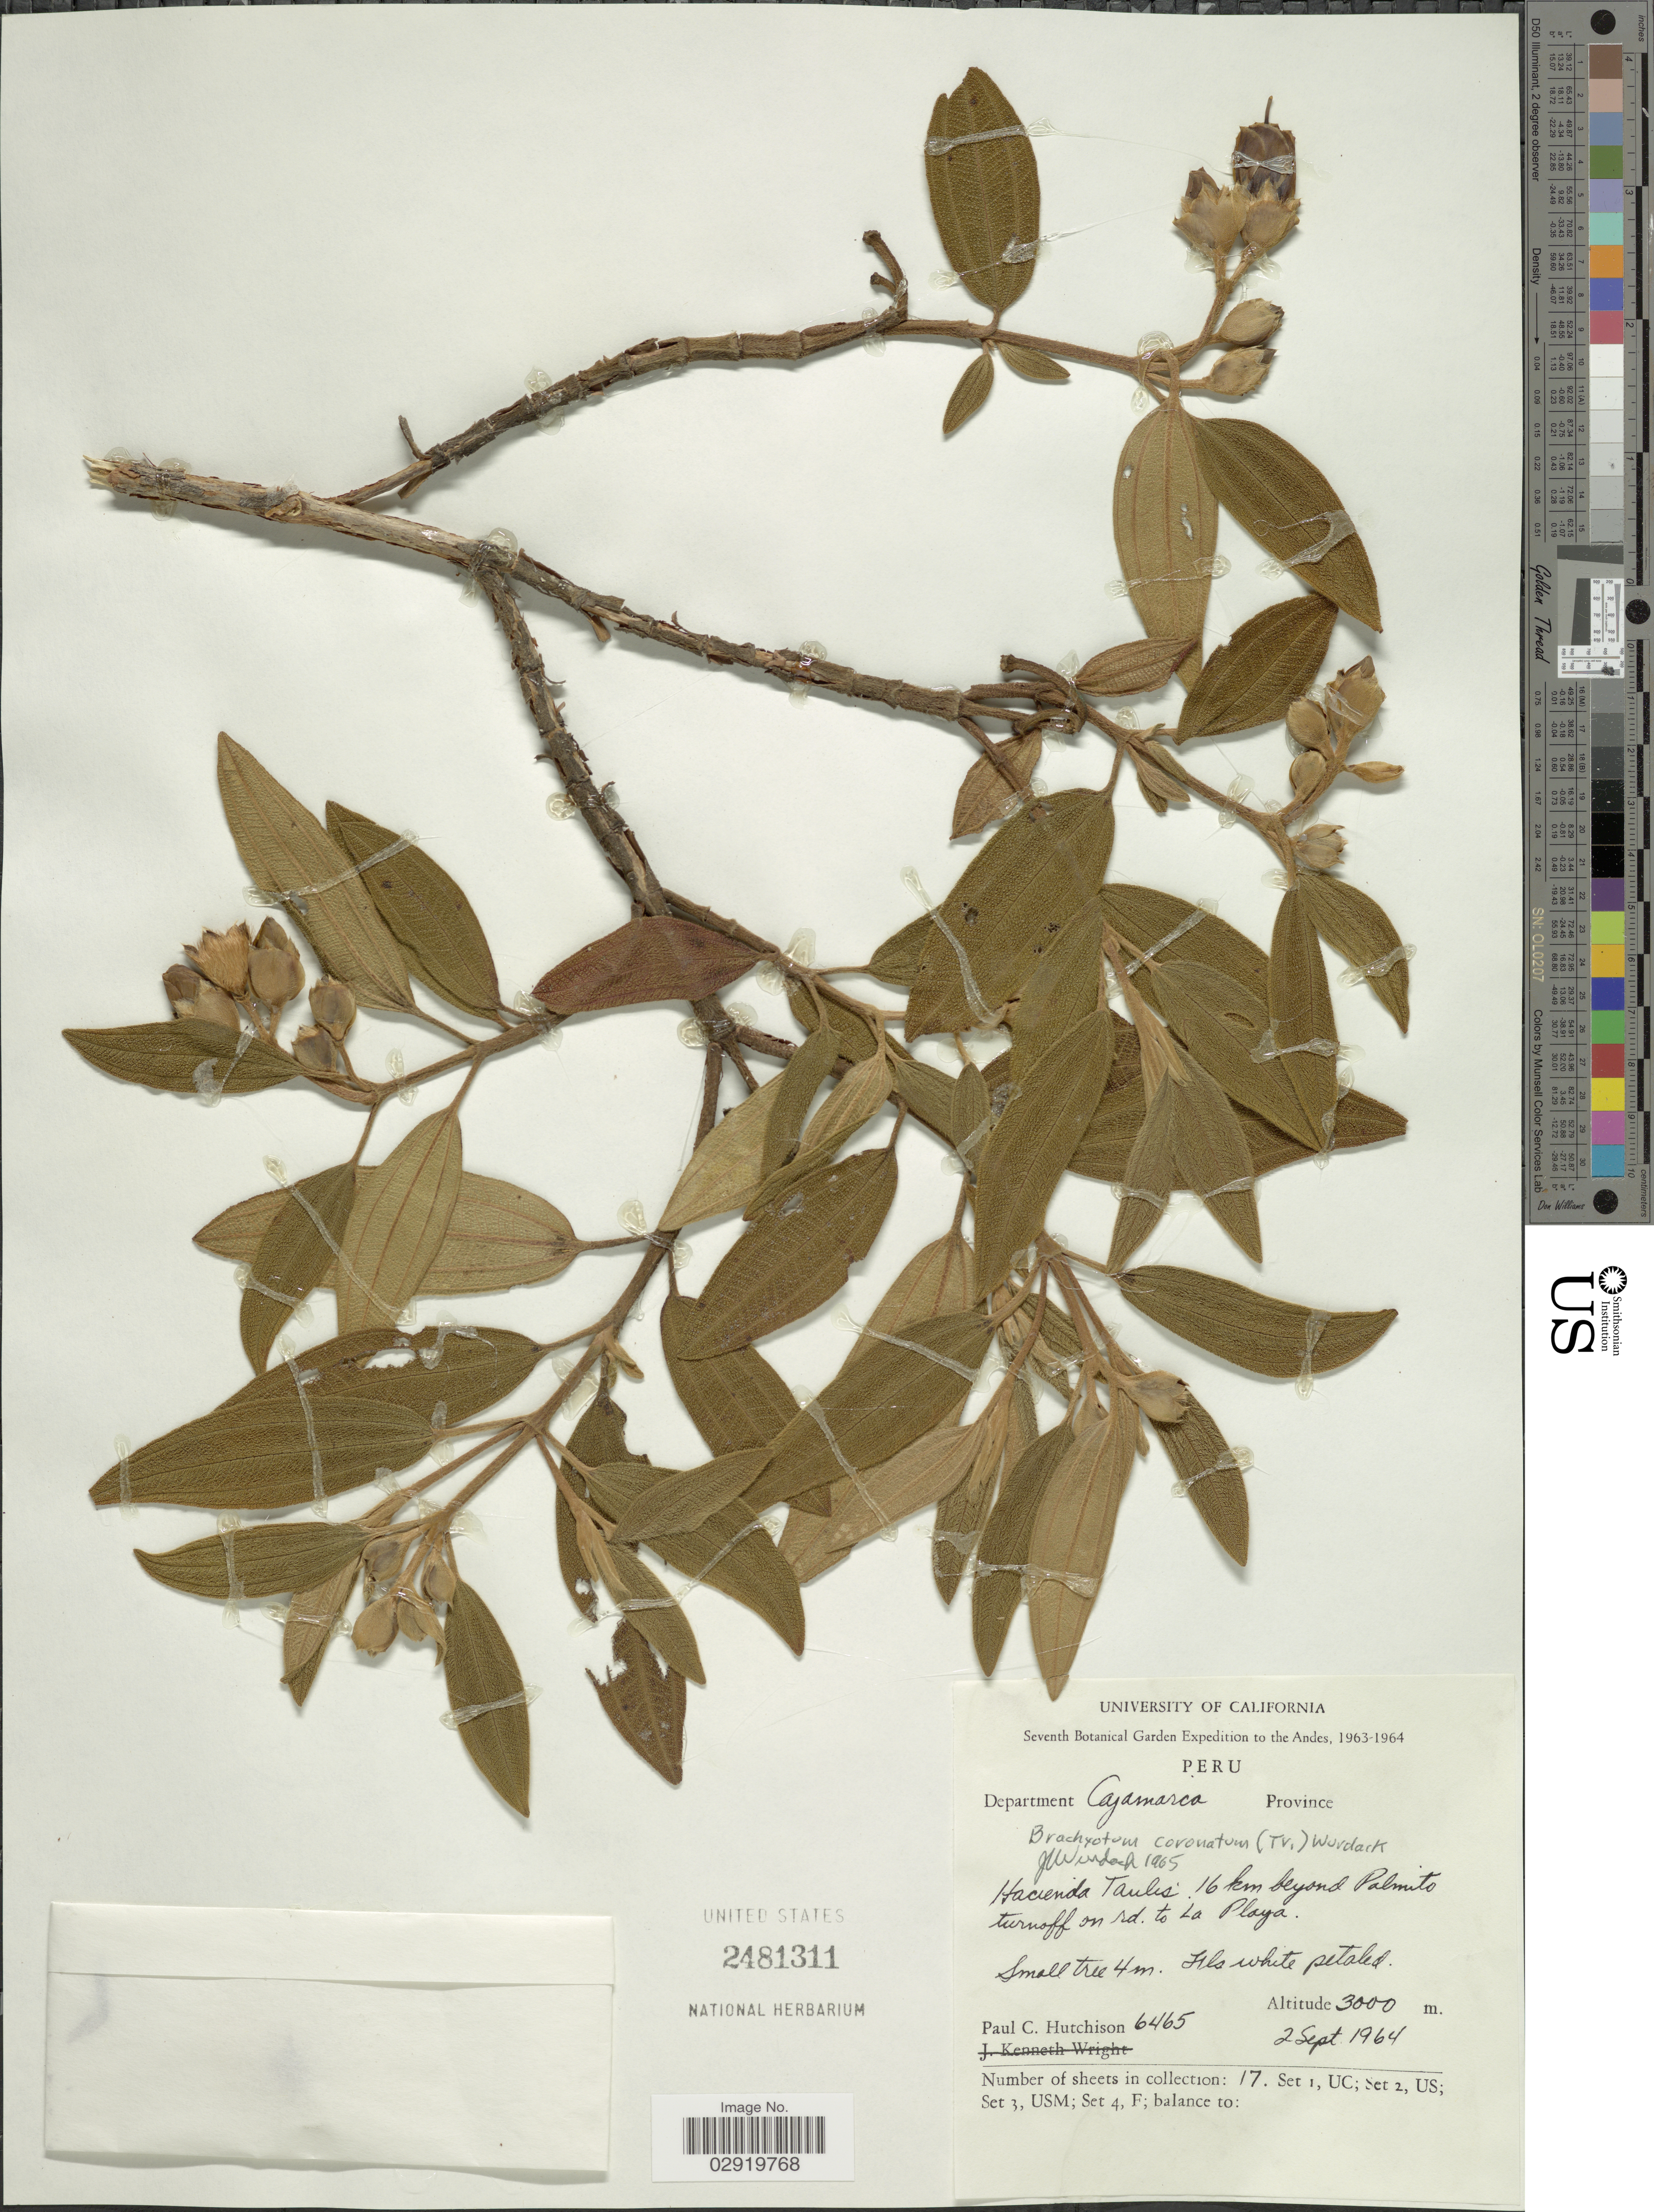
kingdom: Plantae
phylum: Tracheophyta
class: Magnoliopsida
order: Myrtales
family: Melastomataceae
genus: Brachyotum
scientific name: Brachyotum coronatum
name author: (Triana) Wurdack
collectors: P. C. Hutchison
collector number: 6465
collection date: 1964-09-02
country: Peru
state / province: Cajamarca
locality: Andes. Department Cajamarca. Hacienda Taulis 16 km beyond Palmito turnoff on rd. to La Playa.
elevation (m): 3000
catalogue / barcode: US 2481311